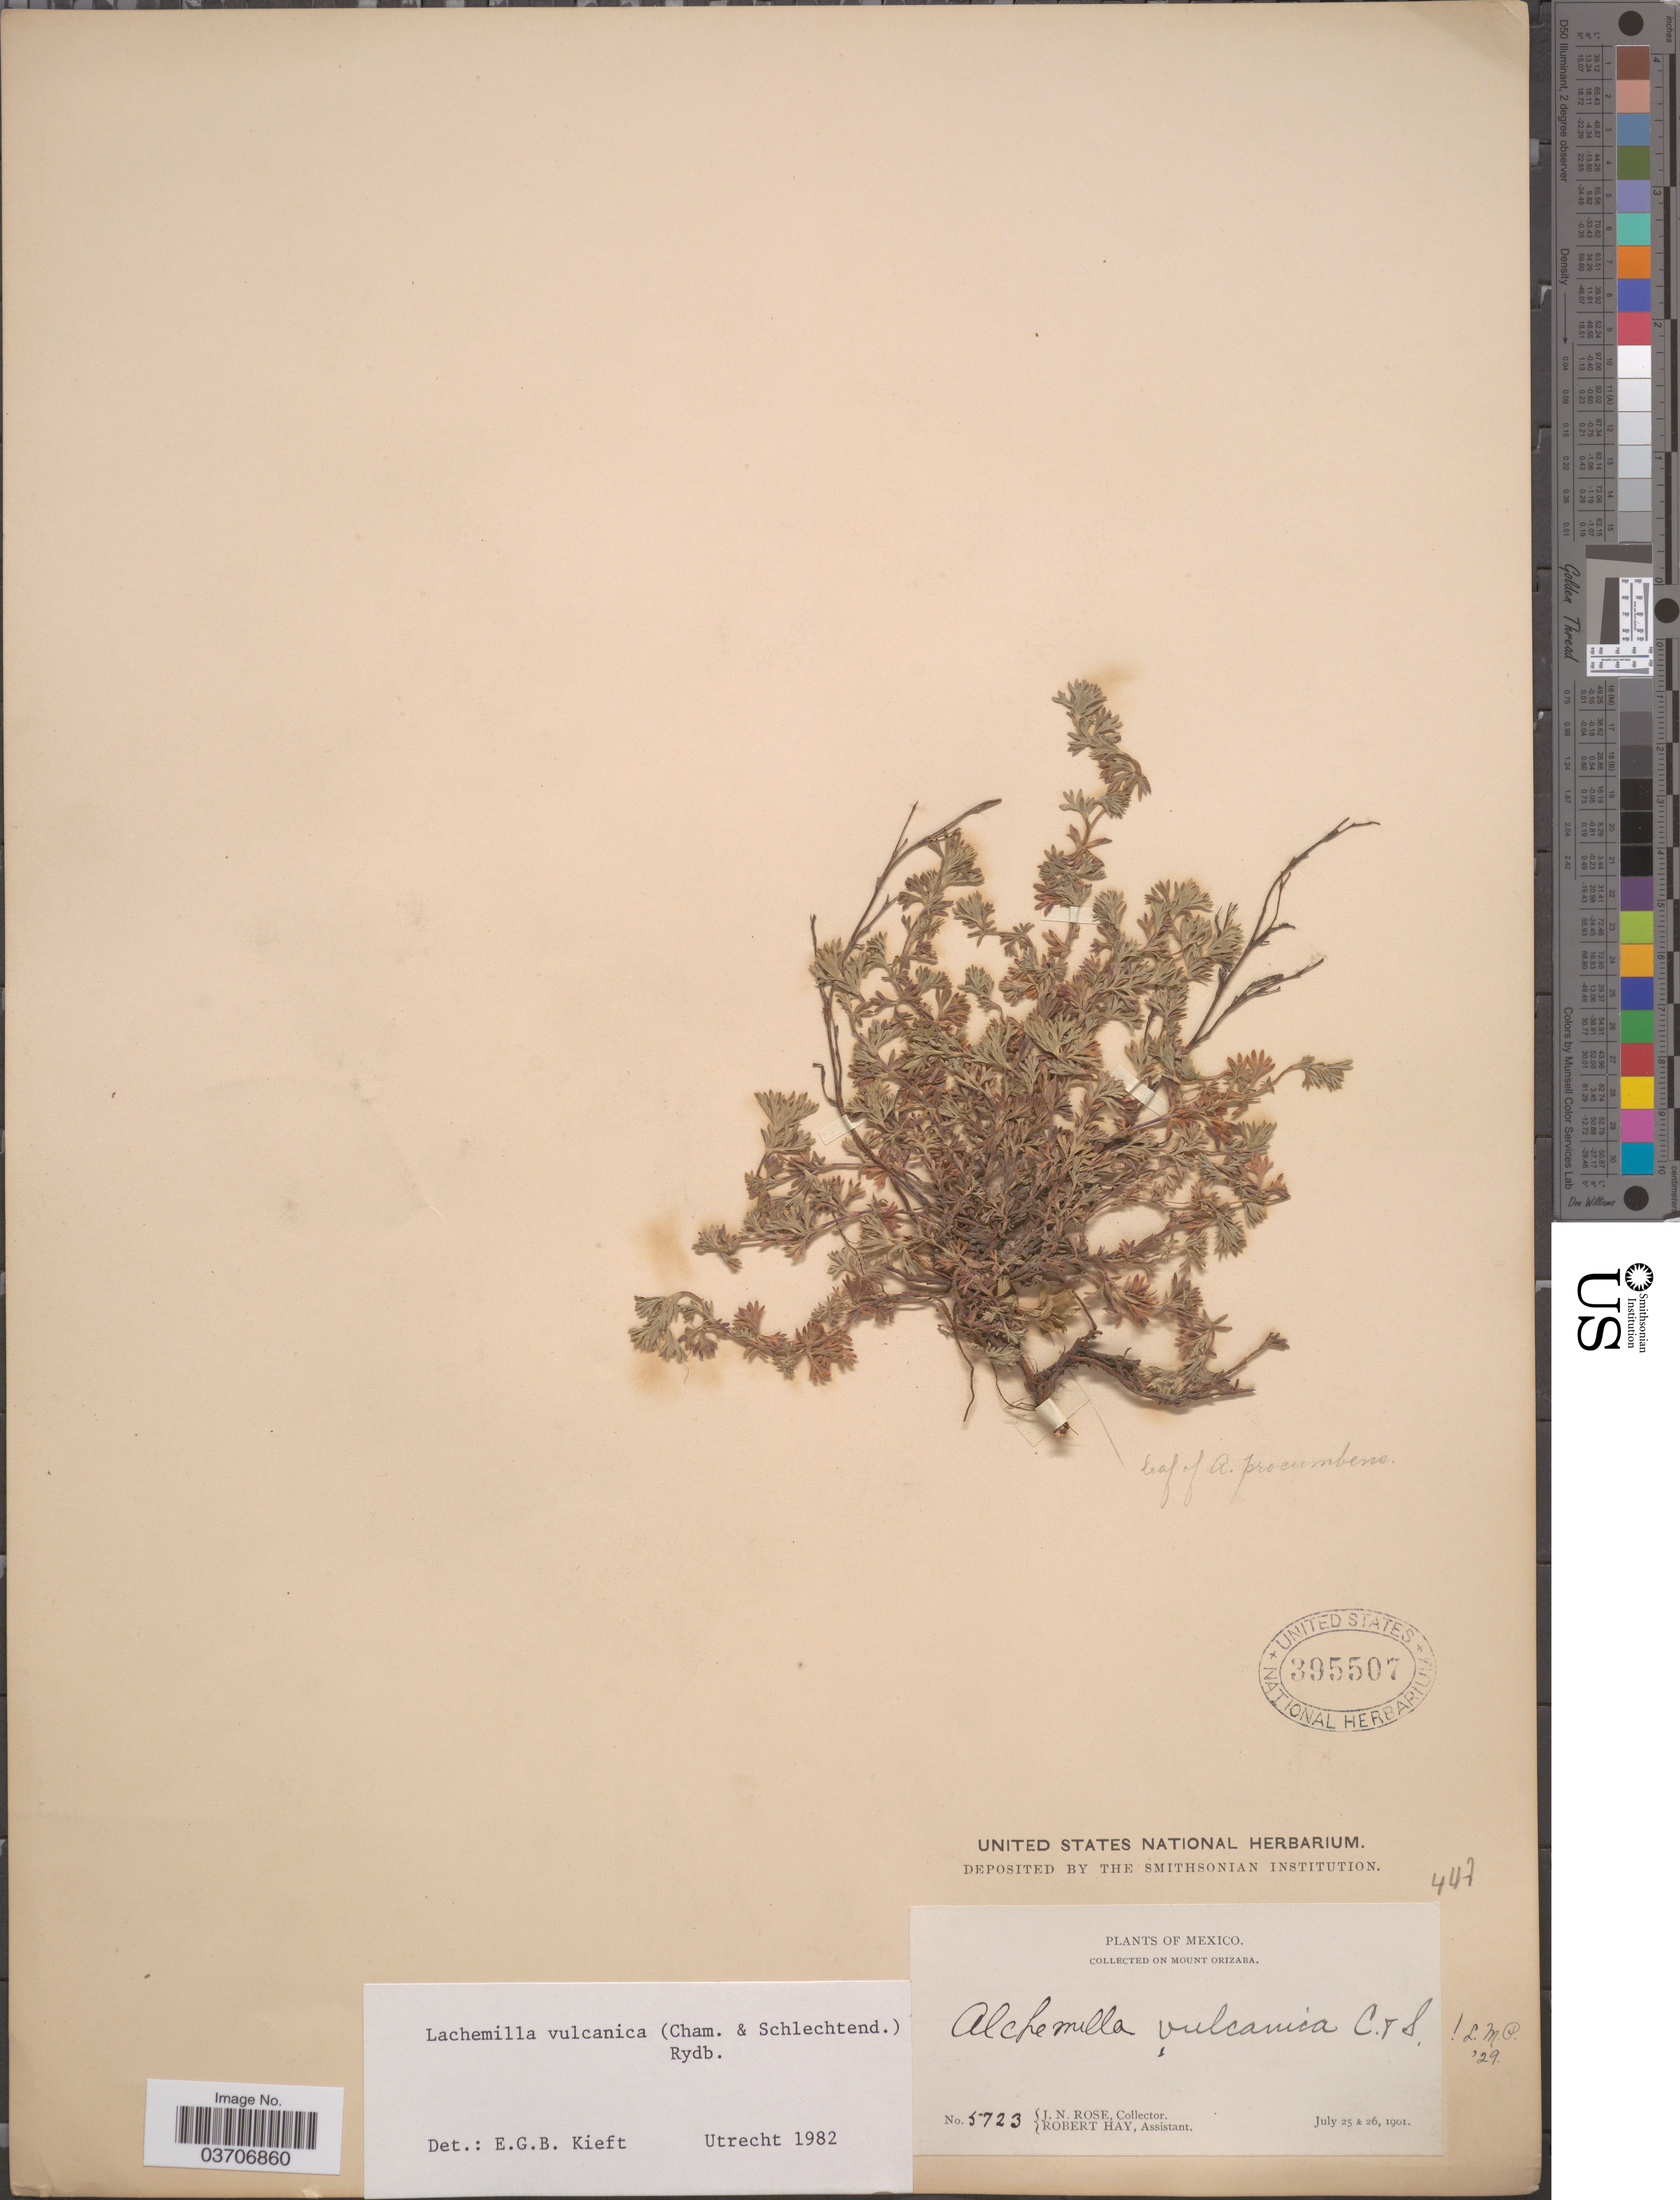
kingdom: Plantae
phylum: Tracheophyta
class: Magnoliopsida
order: Rosales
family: Rosaceae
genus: Lachemilla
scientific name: Lachemilla vulcanica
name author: (Cham. & Schltdl.) Rydb.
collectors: J. N. Rose & R. Hay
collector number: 5723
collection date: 1901-07-25/1901-07-26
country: Mexico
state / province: México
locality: Mount Orizaba.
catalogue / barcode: US 395507